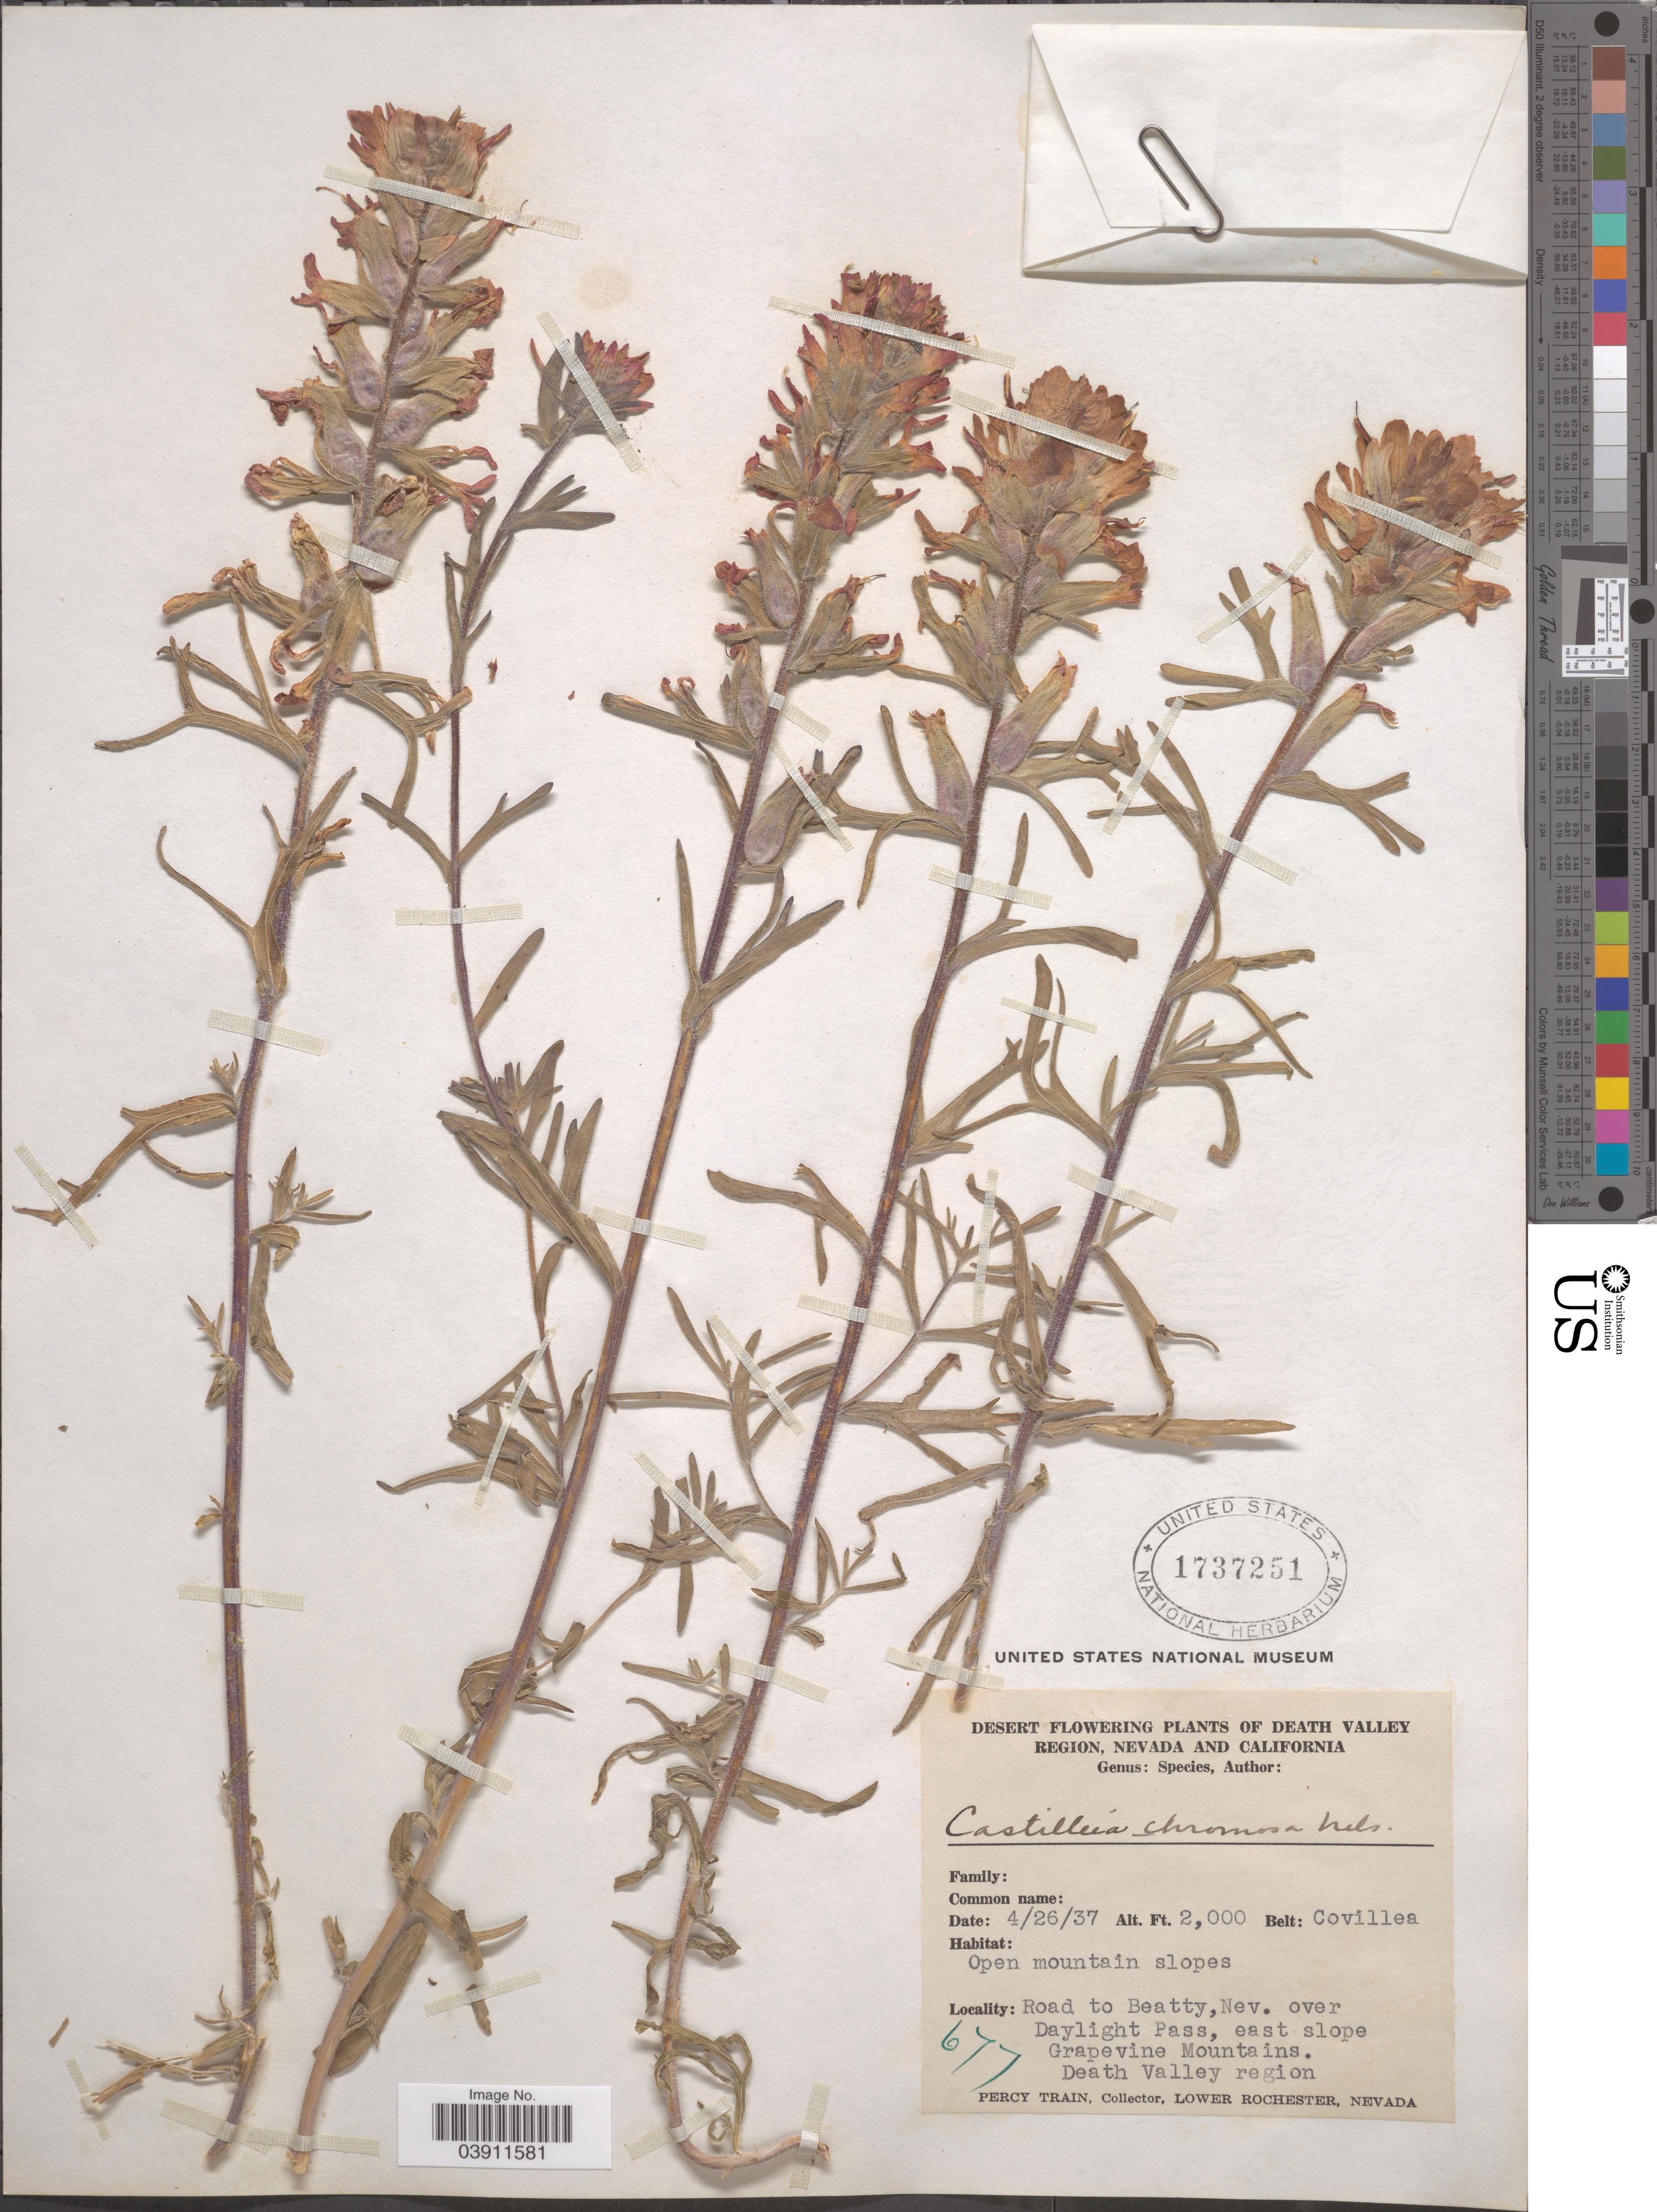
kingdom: Plantae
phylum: Tracheophyta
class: Magnoliopsida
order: Lamiales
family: Orobanchaceae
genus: Castilleja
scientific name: Castilleja chromosa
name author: A. Nelson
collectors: P. Train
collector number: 677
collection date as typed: Transcribed d/m/y: 26/4/37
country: United States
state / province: Nevada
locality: Road to Beatty, Nev. over Daylight Pass, east slope Grapevine Mountains. Death Valley region.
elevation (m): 610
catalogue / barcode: US 1737251